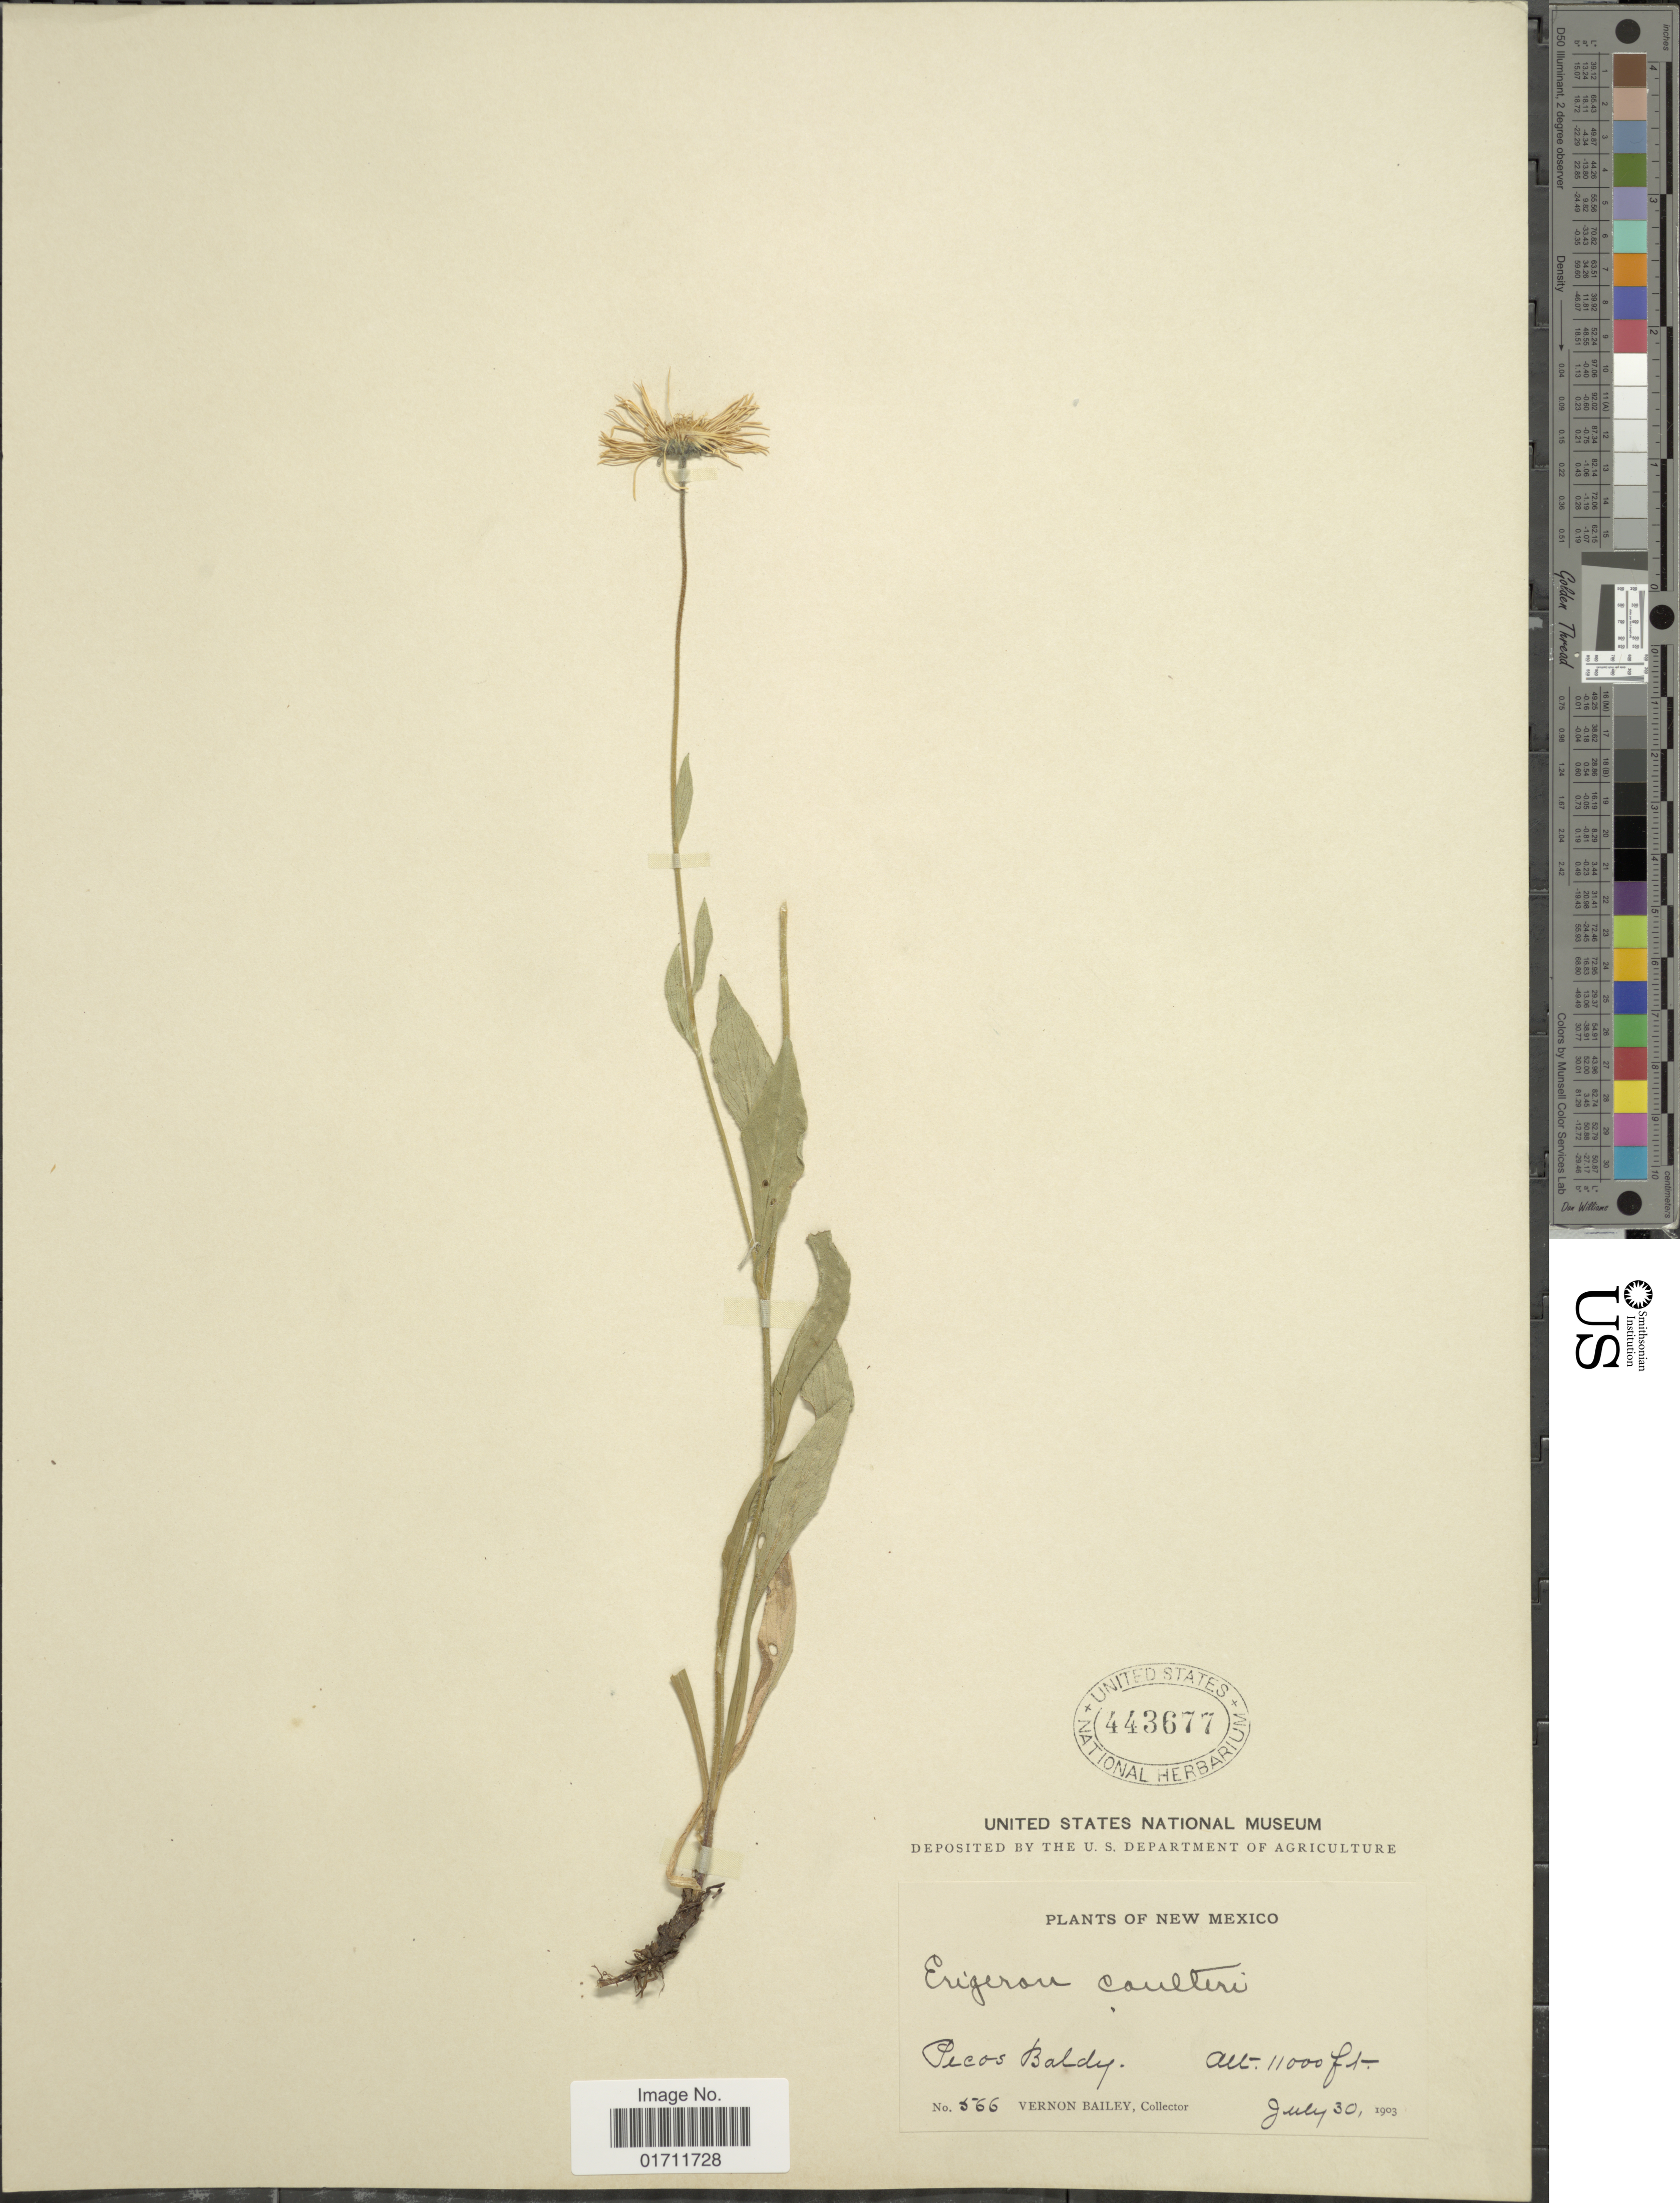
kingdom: Plantae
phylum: Tracheophyta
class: Magnoliopsida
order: Asterales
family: Asteraceae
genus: Erigeron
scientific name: Erigeron coulteri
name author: Porter in Porter & J.M. Coult.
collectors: V. O. Bailey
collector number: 566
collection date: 1903-07-30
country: United States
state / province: New Mexico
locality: Pecos Baldy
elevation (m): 3353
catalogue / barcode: US 443677